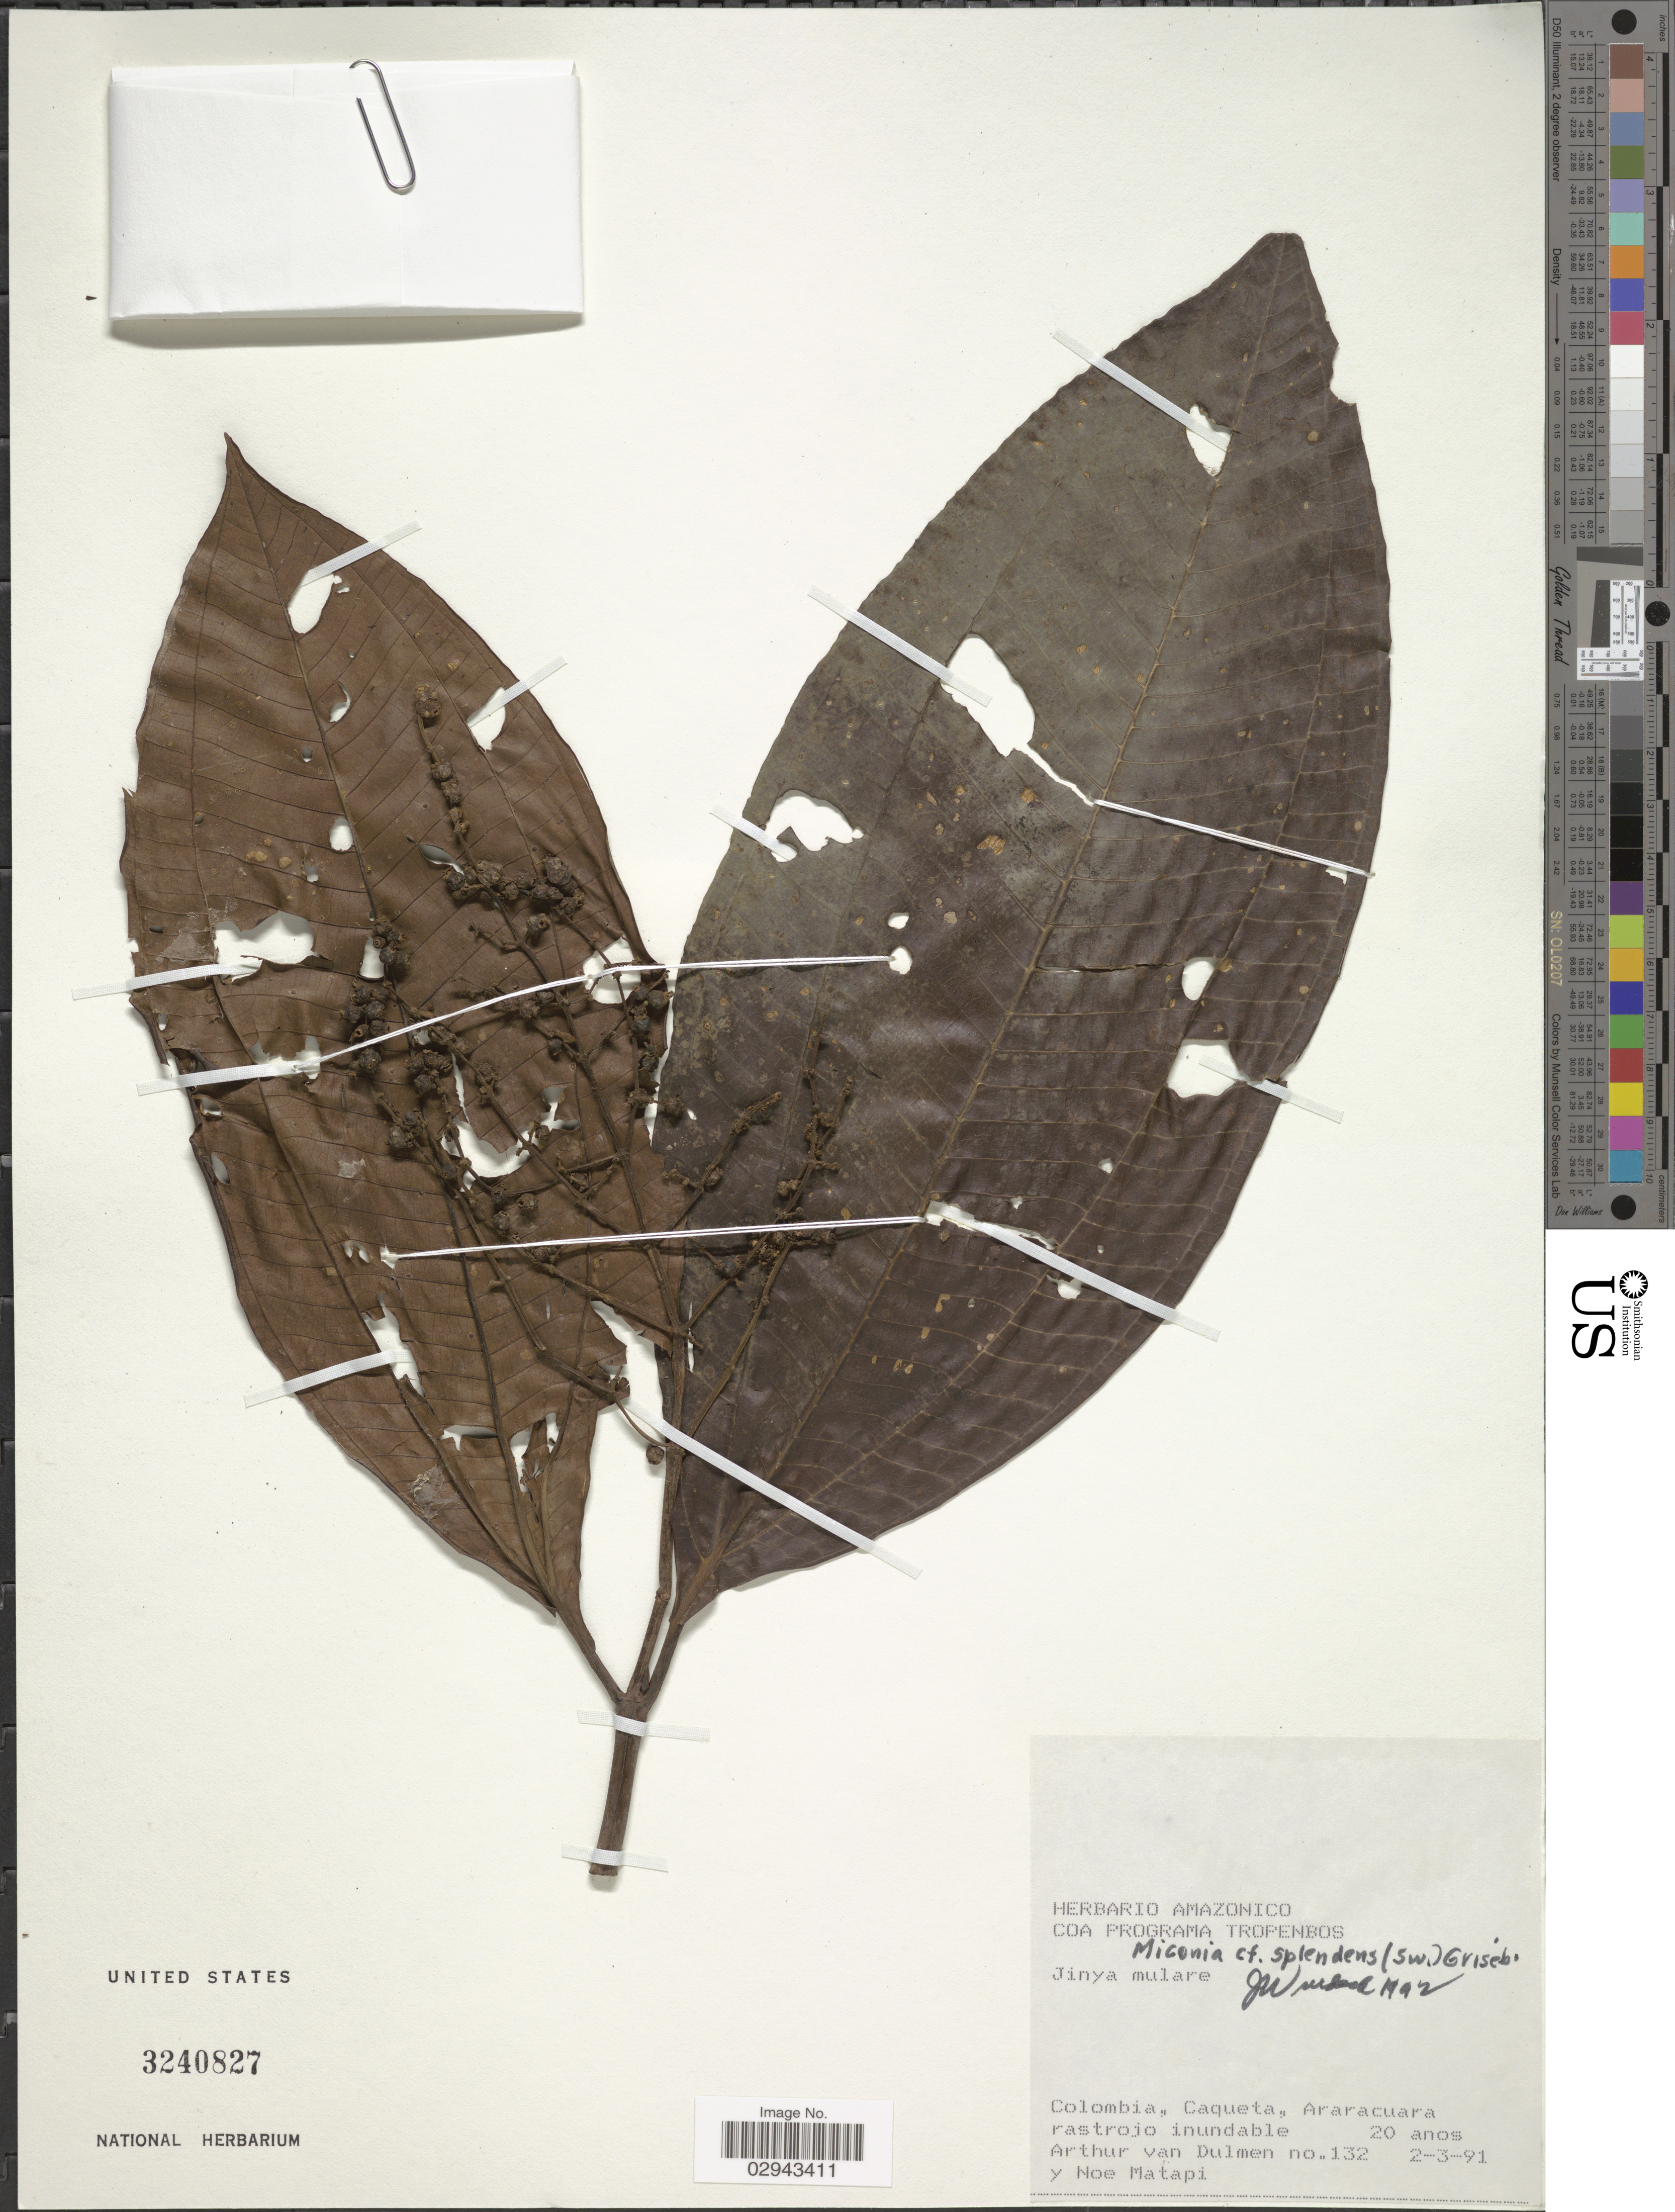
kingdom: Plantae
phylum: Tracheophyta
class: Magnoliopsida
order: Myrtales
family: Melastomataceae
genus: Miconia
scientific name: Miconia splendens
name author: (Sw.) Griseb.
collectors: A. van Dulmen & N. Matapi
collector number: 132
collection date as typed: Transcribed d/m/y: 2/3/91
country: Colombia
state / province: Caquetá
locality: Araracuara rastrojo inundable 20 anos.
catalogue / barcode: US 3240827